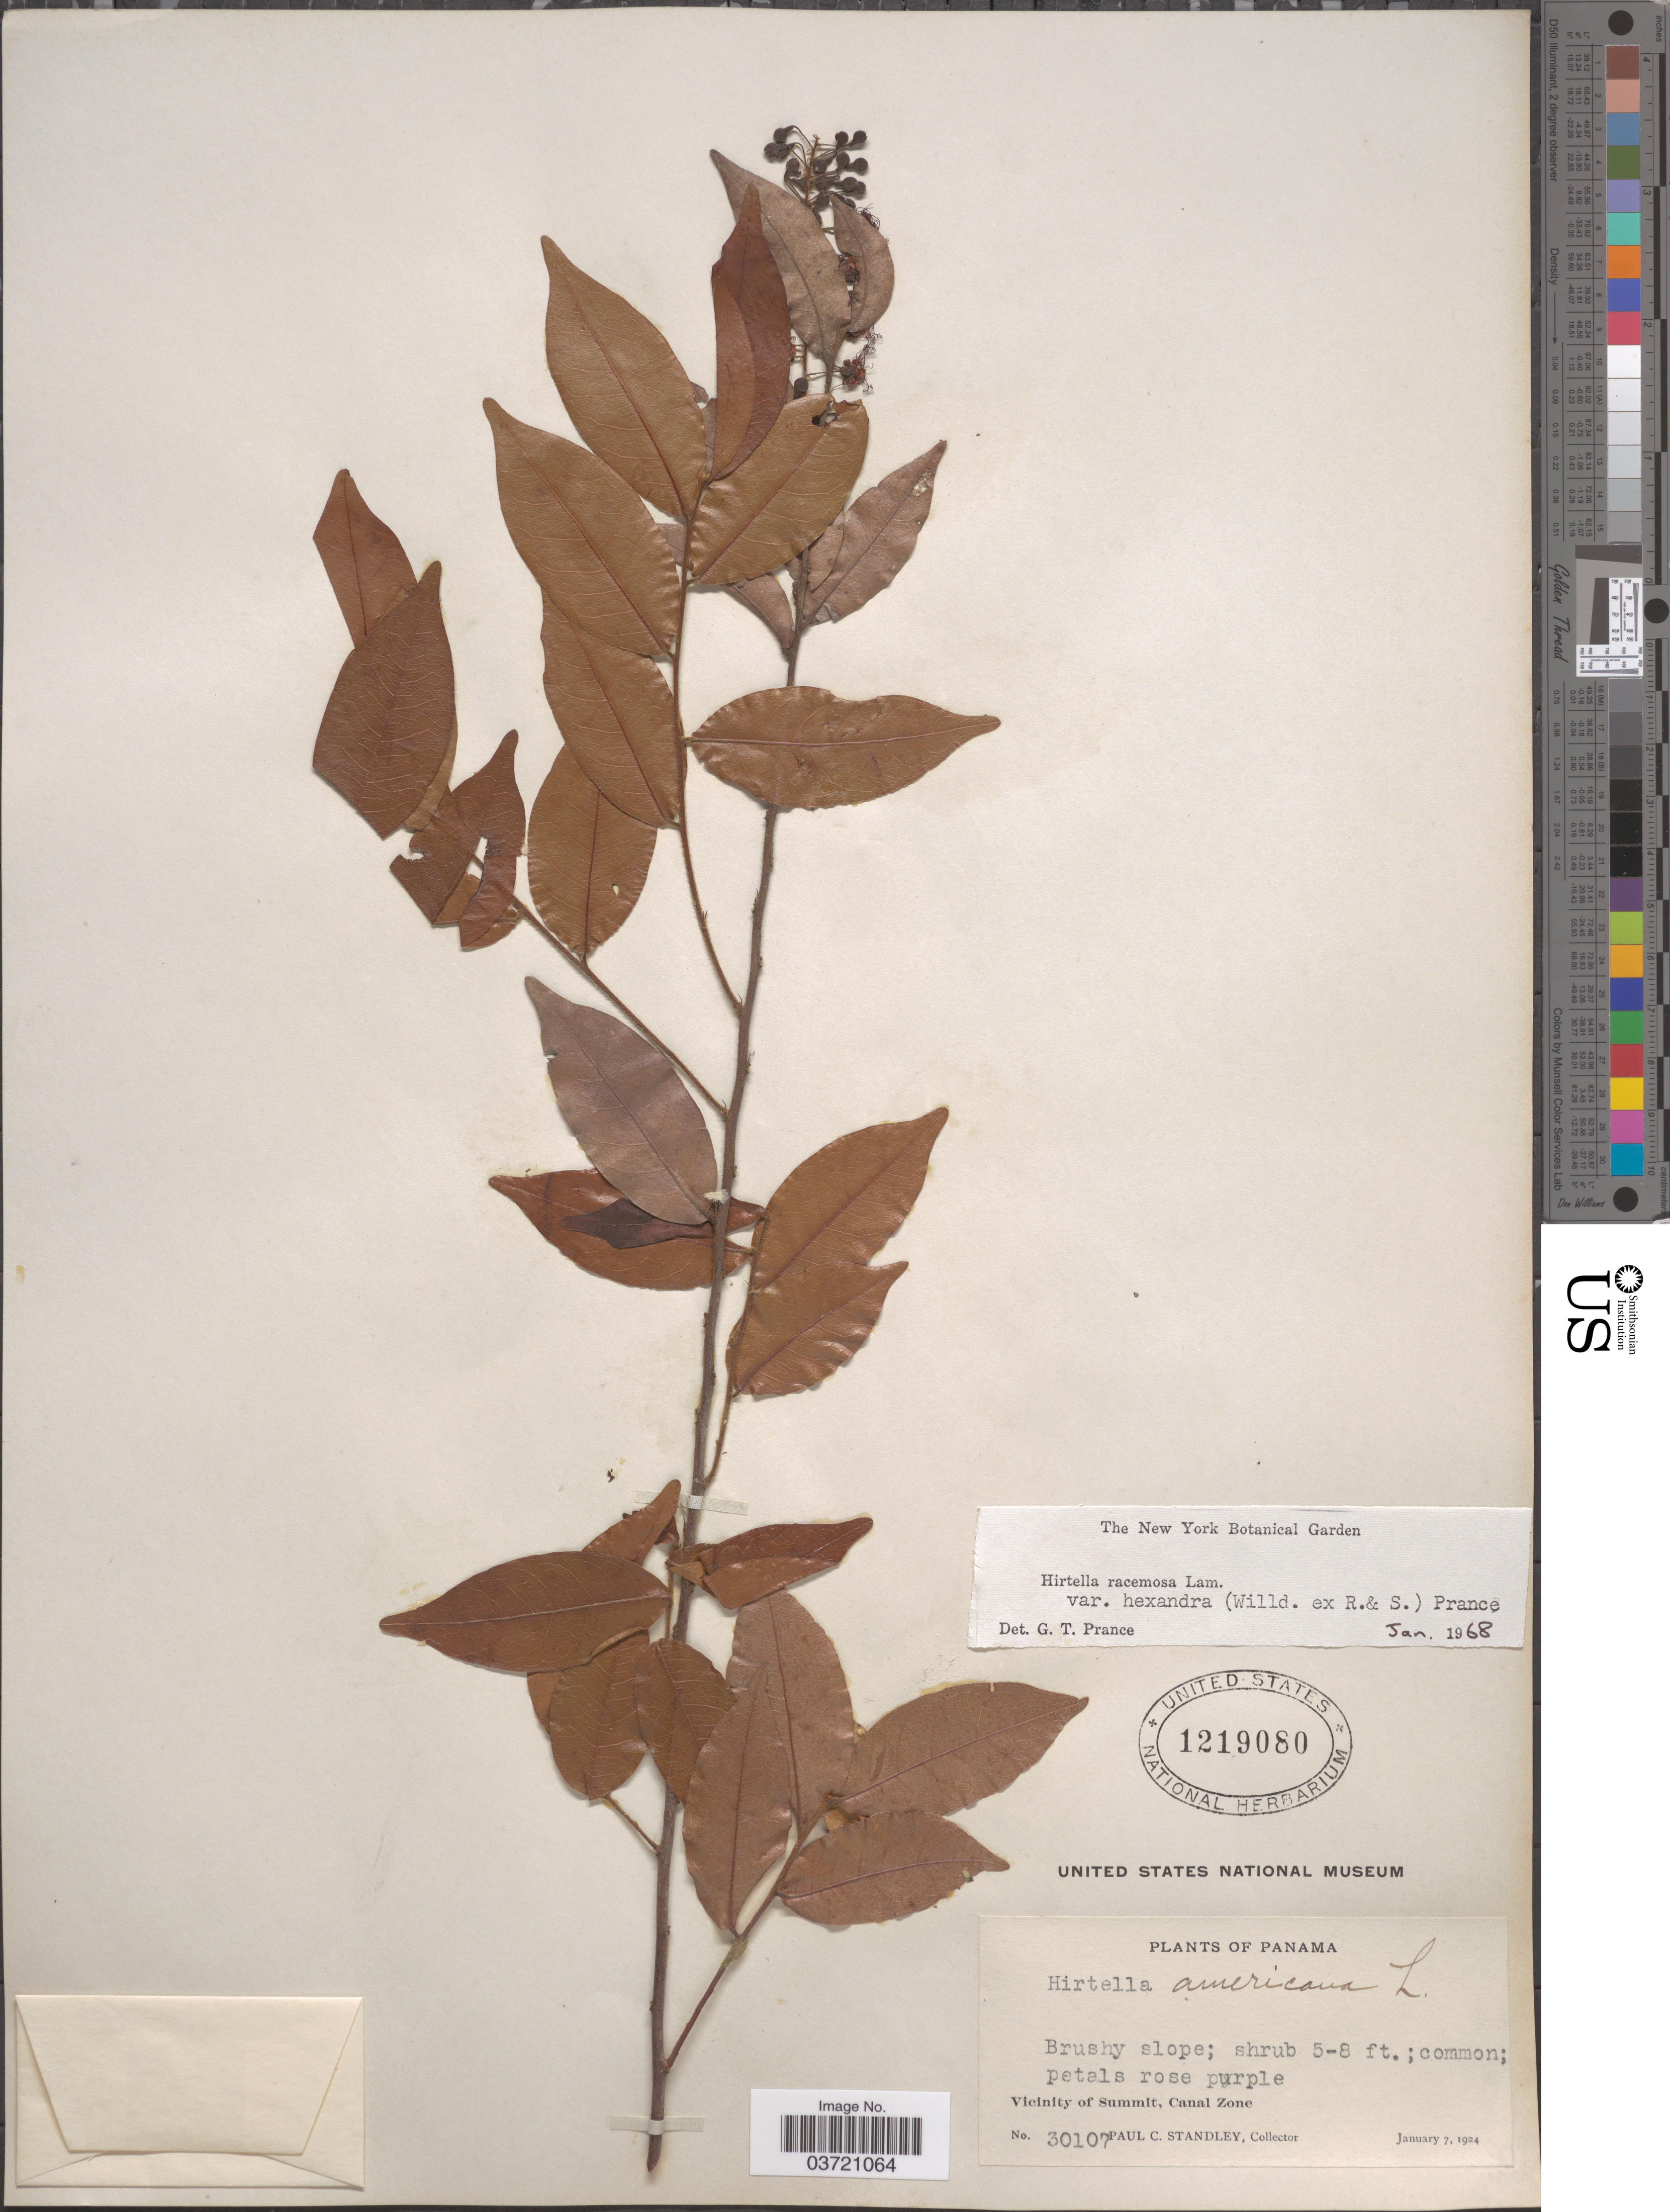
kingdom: Plantae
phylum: Tracheophyta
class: Magnoliopsida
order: Malpighiales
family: Chrysobalanaceae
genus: Hirtella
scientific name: Hirtella racemosa var. hexandra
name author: (Willd. ex Roem. & Schult.) Prance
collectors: P. C. Standley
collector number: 30107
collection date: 1924-01-07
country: Panama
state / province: Colón / Panamá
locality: Vicinity of Summit, Canal Zone.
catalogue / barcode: US 1219080